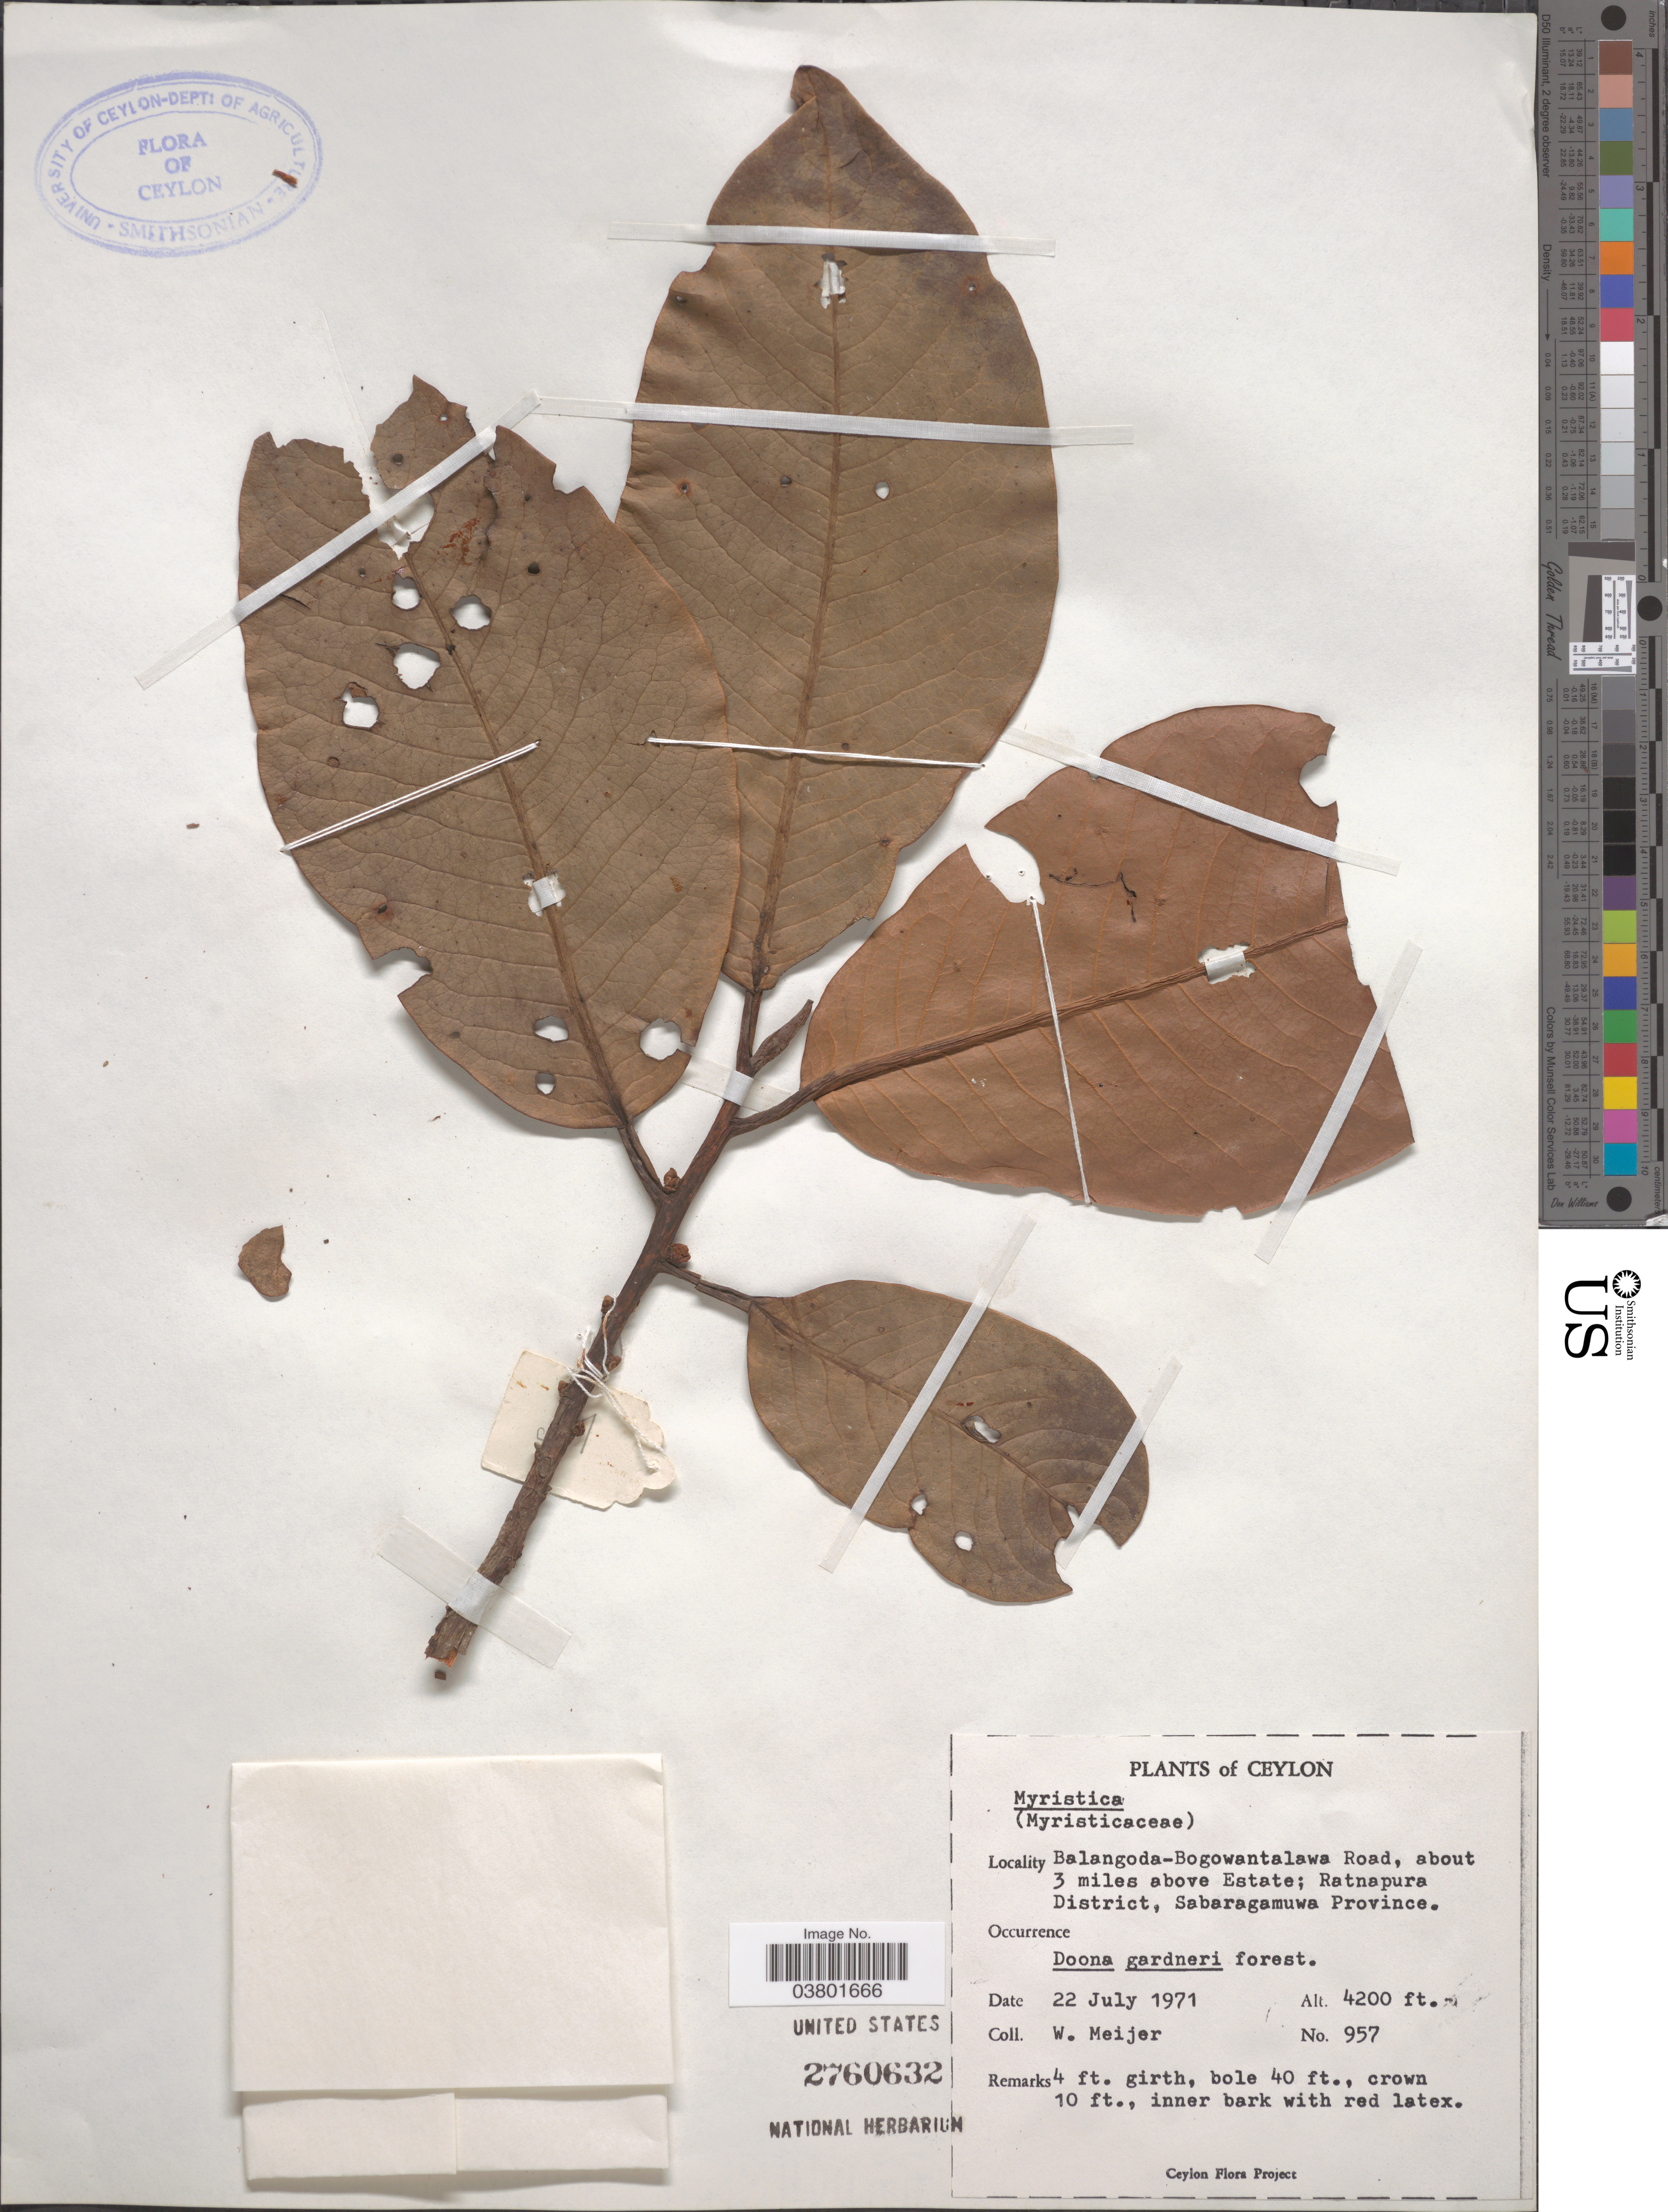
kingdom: Plantae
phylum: Tracheophyta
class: Magnoliopsida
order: Magnoliales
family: Myristicaceae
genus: Myristica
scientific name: Myristica sp.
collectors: W. Meijer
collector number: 957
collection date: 1971-07-22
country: Sri Lanka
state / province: Sabaragamuwa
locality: Ceylon. Balangoda-Bogowantalawa Road, about 3 miles above Estate; Ratnapura District.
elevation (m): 1280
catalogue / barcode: US 2760632